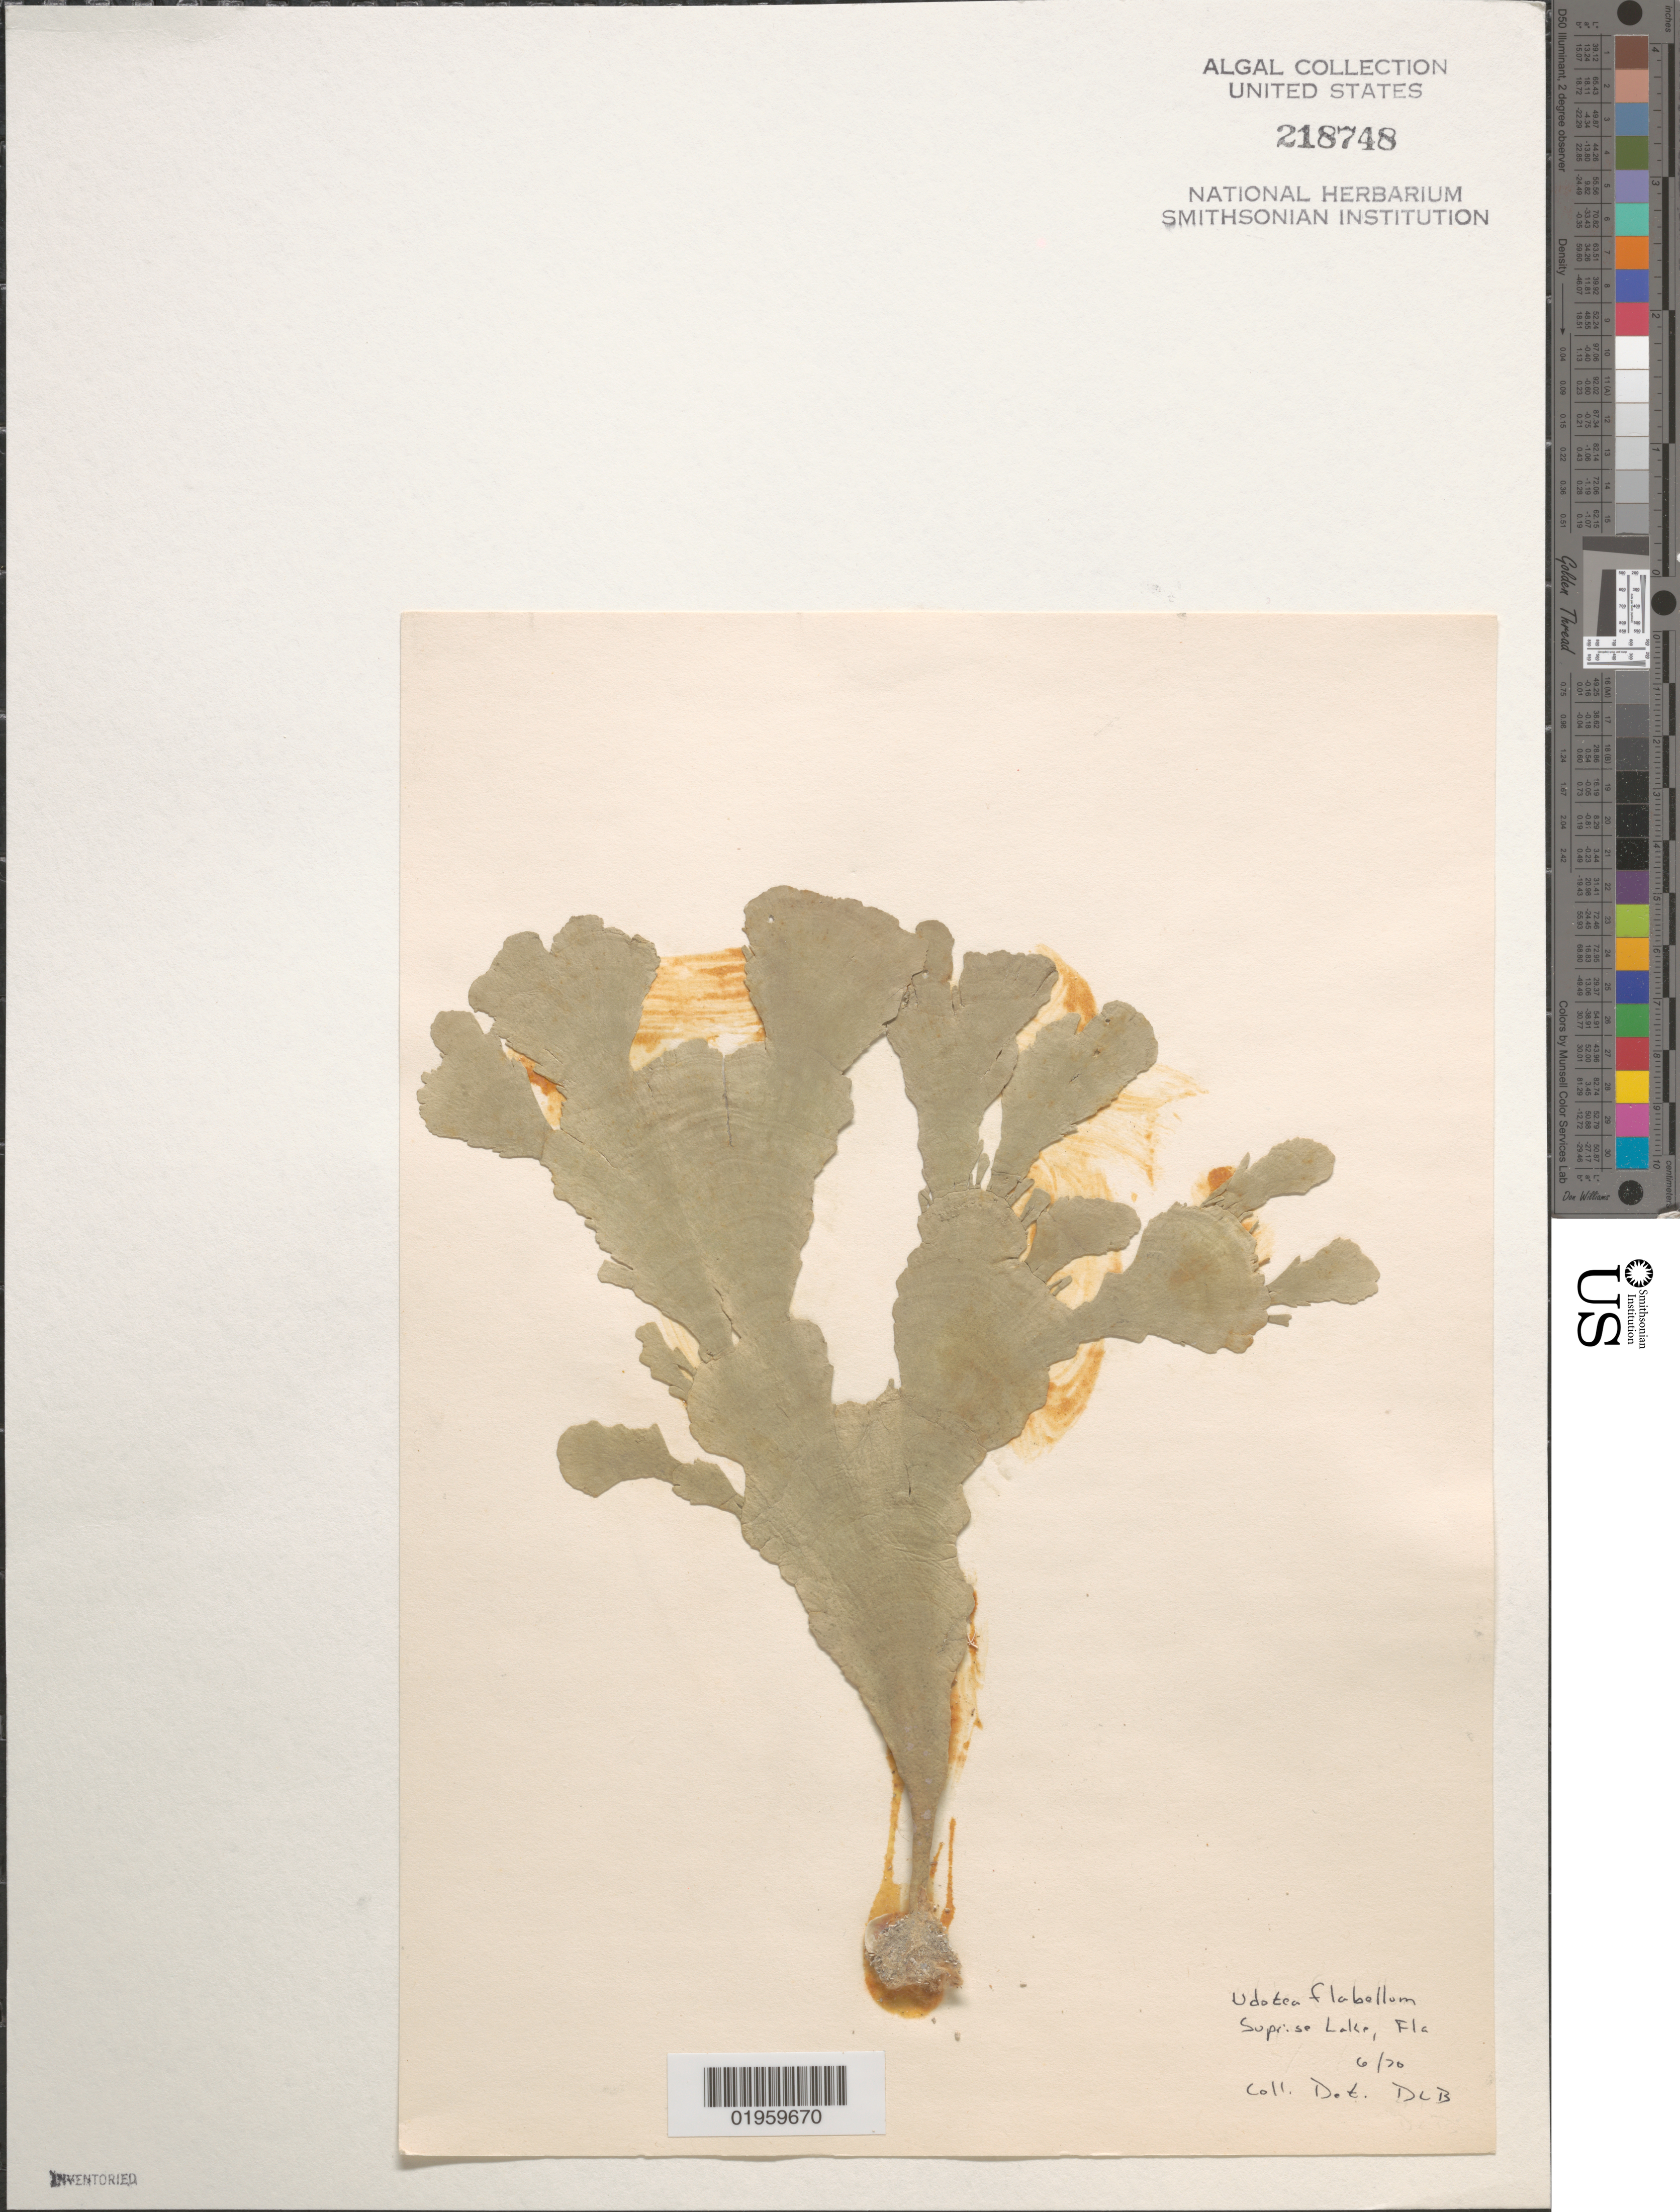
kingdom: Plantae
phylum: Chlorophyta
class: Ulvophyceae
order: Bryopsidales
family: Udoteaceae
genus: Udotea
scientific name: Udotea flabellum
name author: (J. Ellis & Sol.) M. Howe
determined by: Ballantine, D. L.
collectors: D.L. Ballantine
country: United States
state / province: Florida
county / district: Monroe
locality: Surprise Lake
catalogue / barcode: US 218748